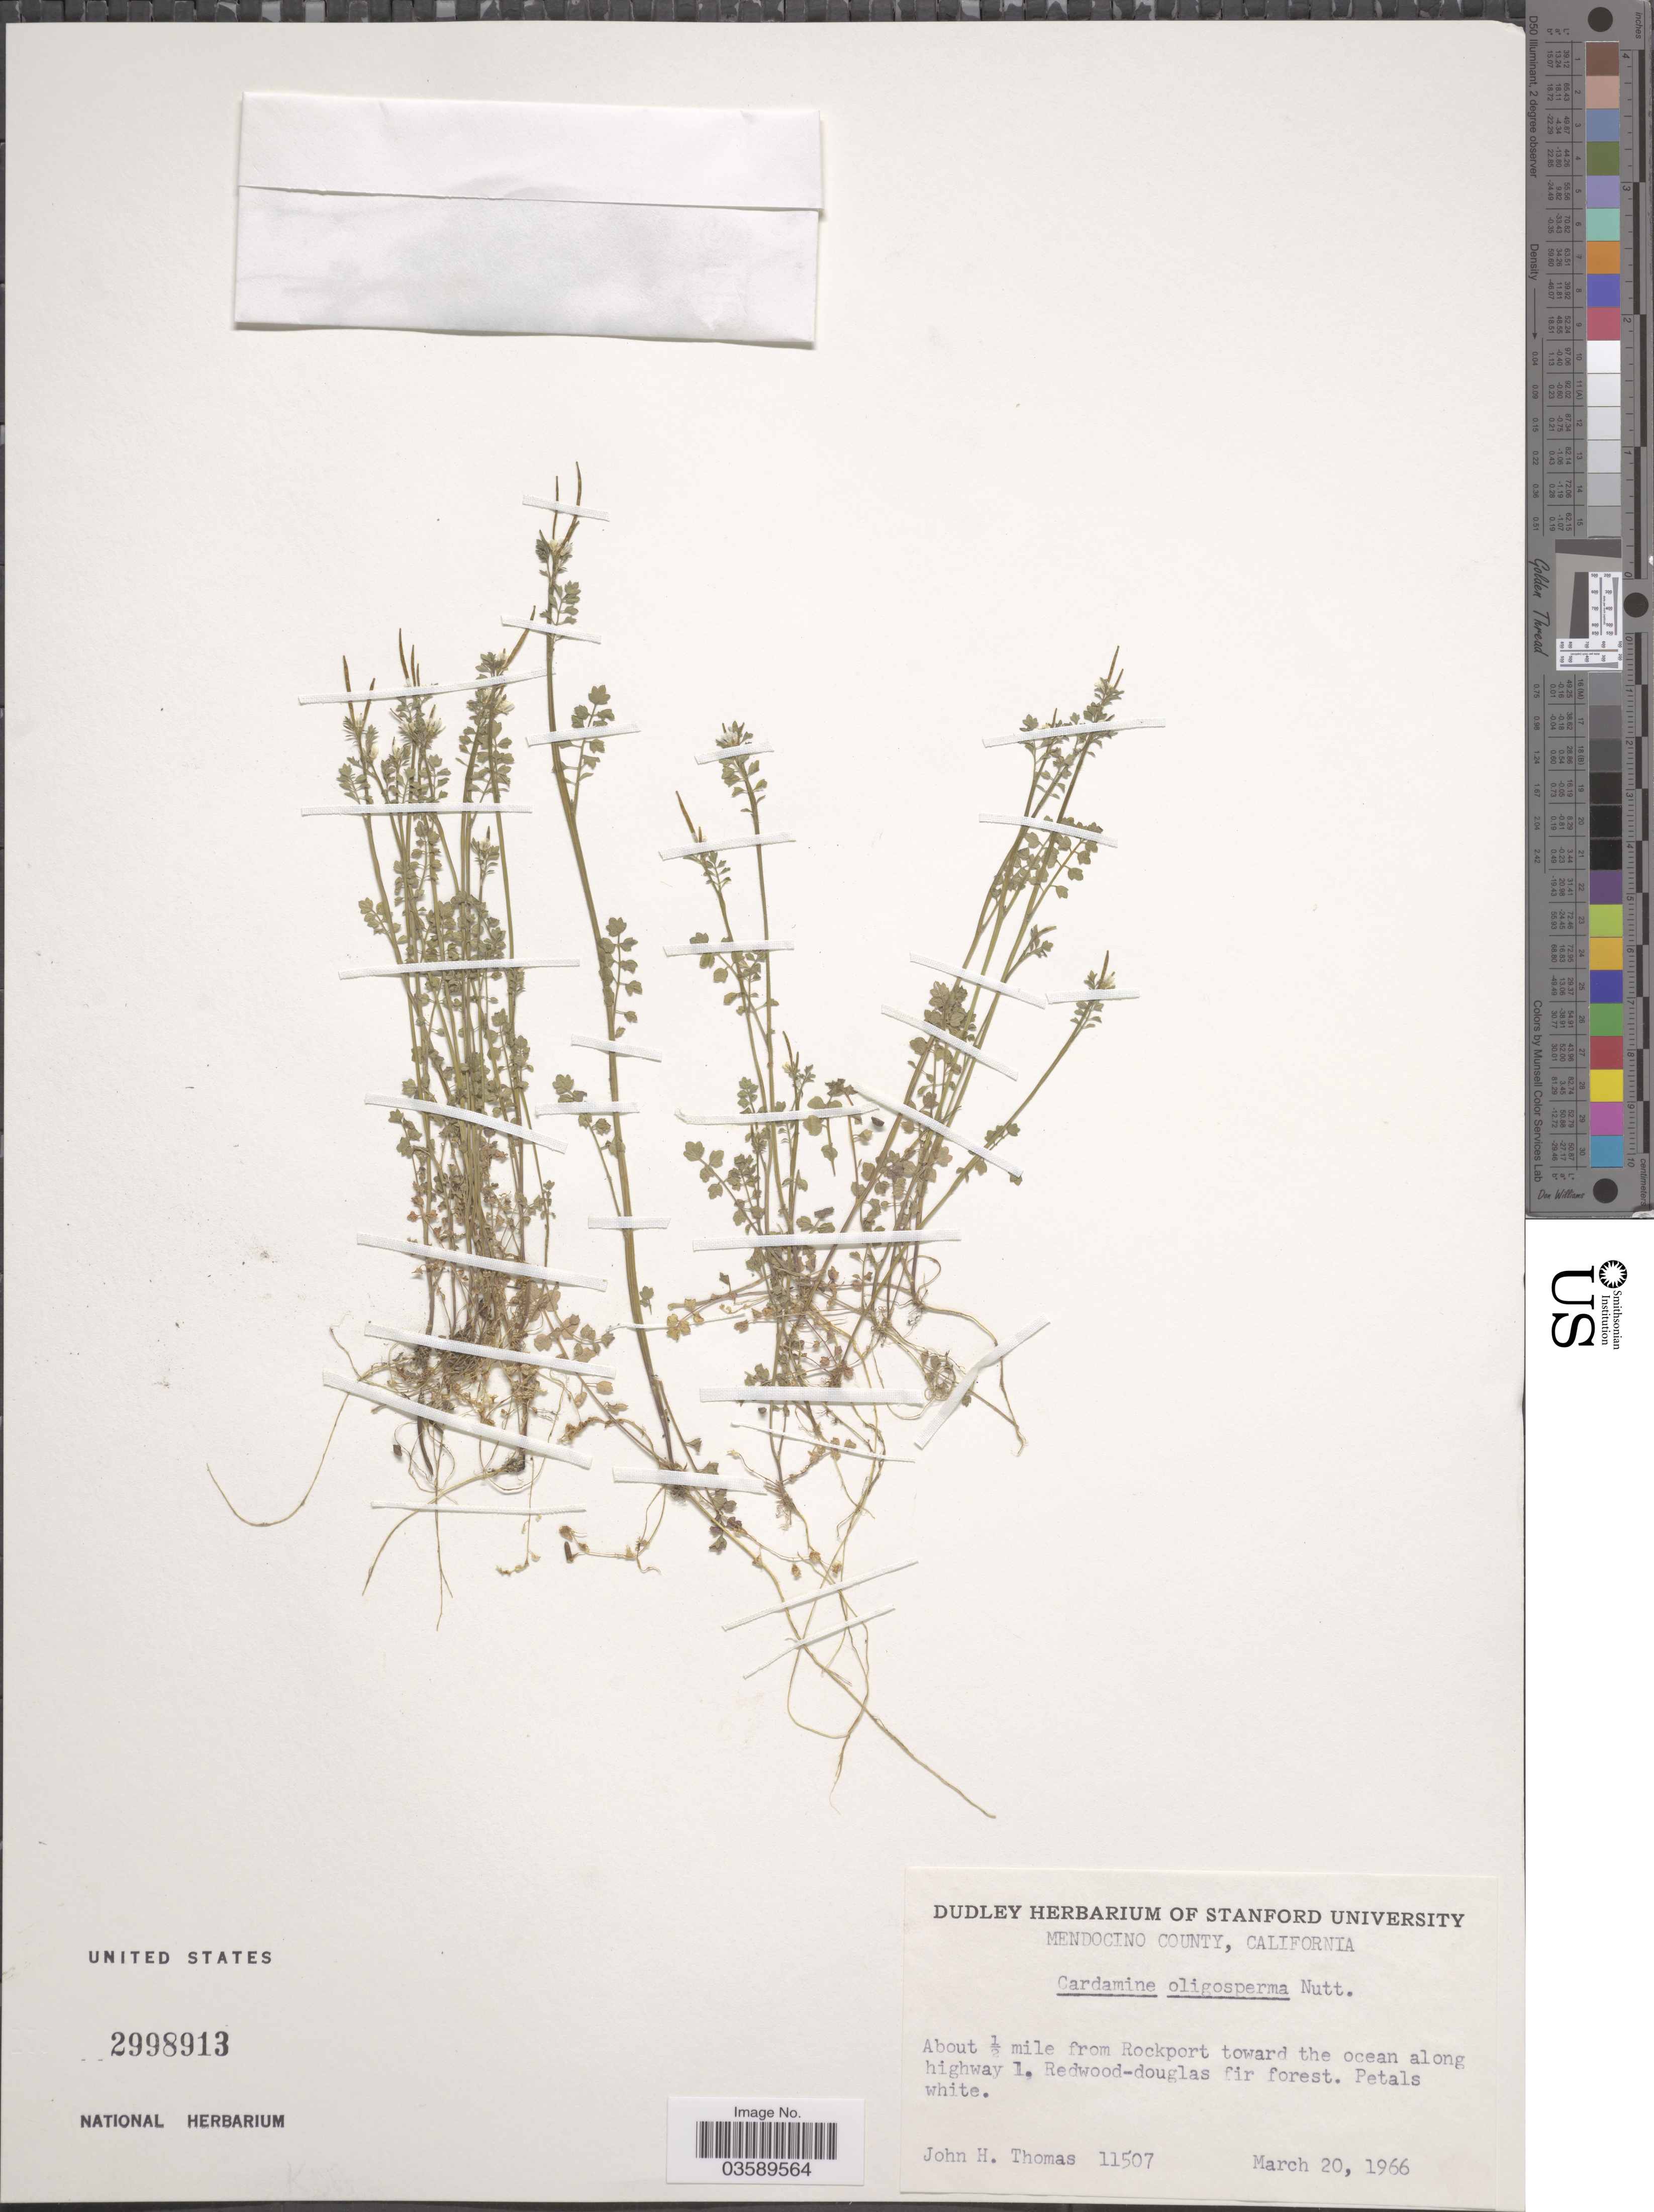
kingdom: Plantae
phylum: Tracheophyta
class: Magnoliopsida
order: Brassicales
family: Brassicaceae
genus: Cardamine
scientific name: Cardamine oligosperma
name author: Nutt.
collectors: J. H. Thomas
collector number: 11507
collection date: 1966-03-20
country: United States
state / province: California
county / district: Mendocino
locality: Mendocino County. About ½ mile from Rockport toward the ocean along highway 1. Redwood-douglas fir forest.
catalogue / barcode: US 2998913